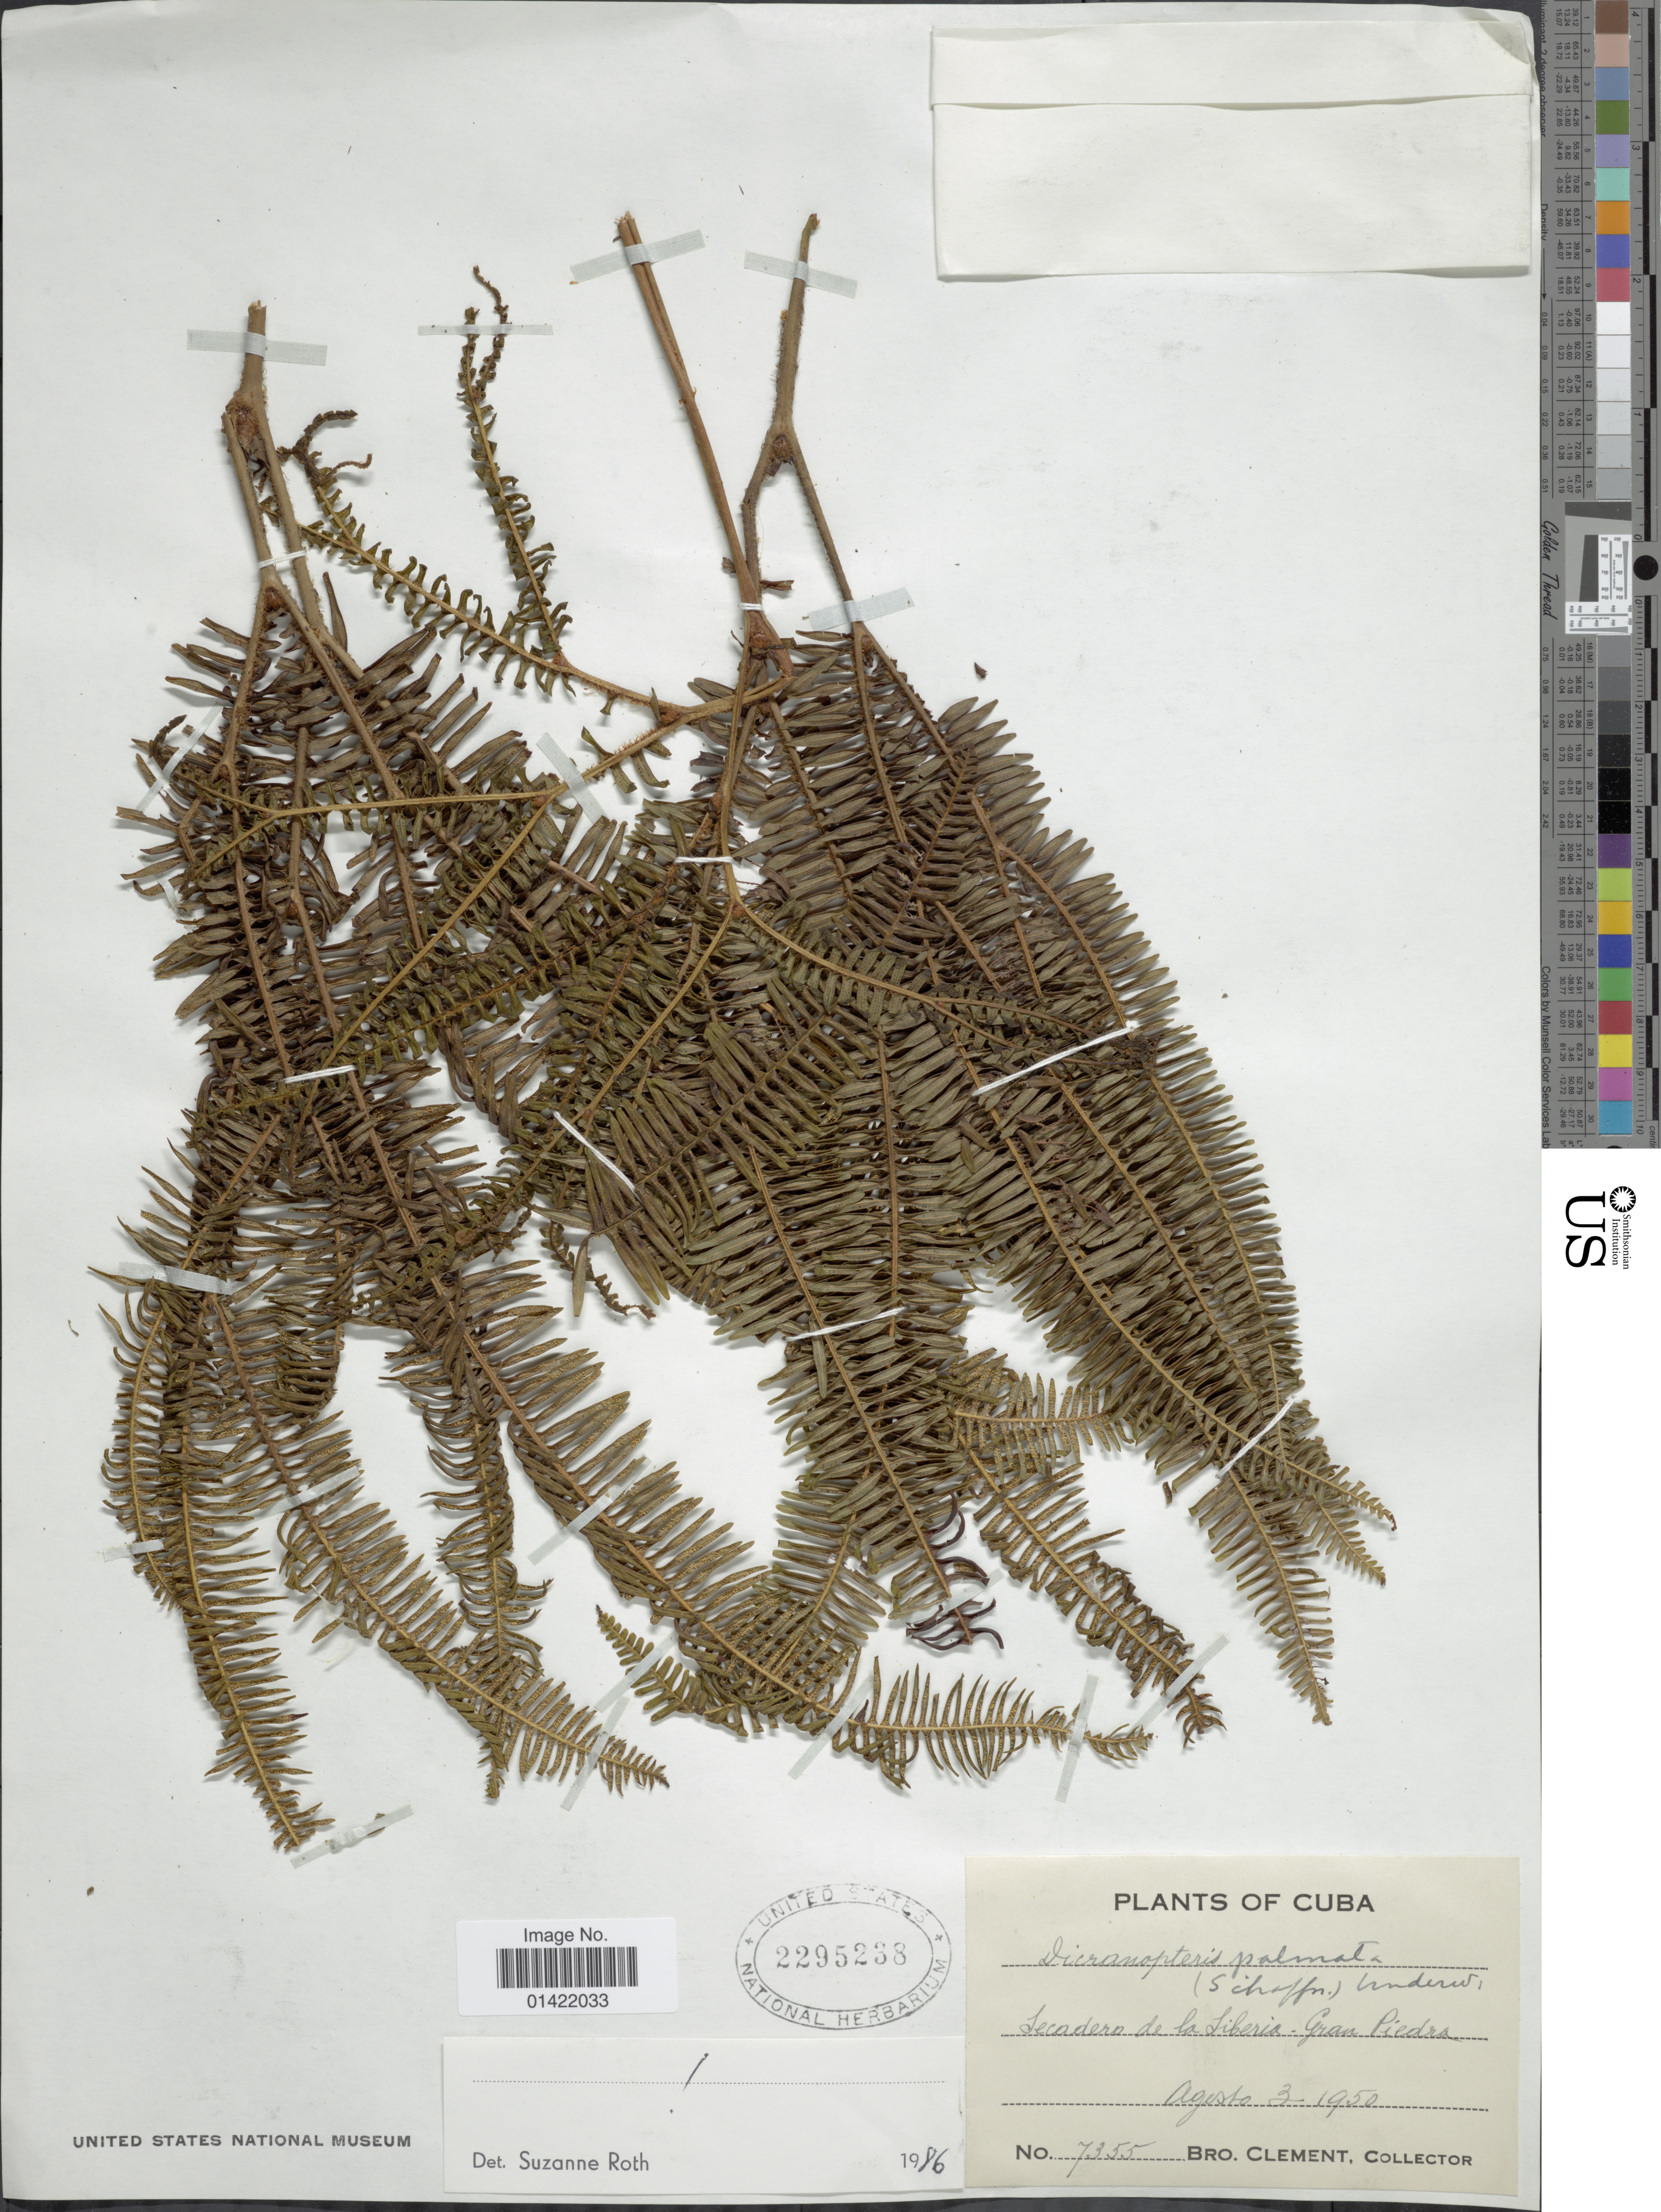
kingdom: Plantae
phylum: Tracheophyta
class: Polypodiopsida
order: Gleicheniales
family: Gleicheniaceae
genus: Sticherus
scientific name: Sticherus furcatus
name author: (L.) Ching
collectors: B. Clement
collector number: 7355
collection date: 1950-08-03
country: Cuba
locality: Secadero de la Siberia - Gran Piedra.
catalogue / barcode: US 2295238